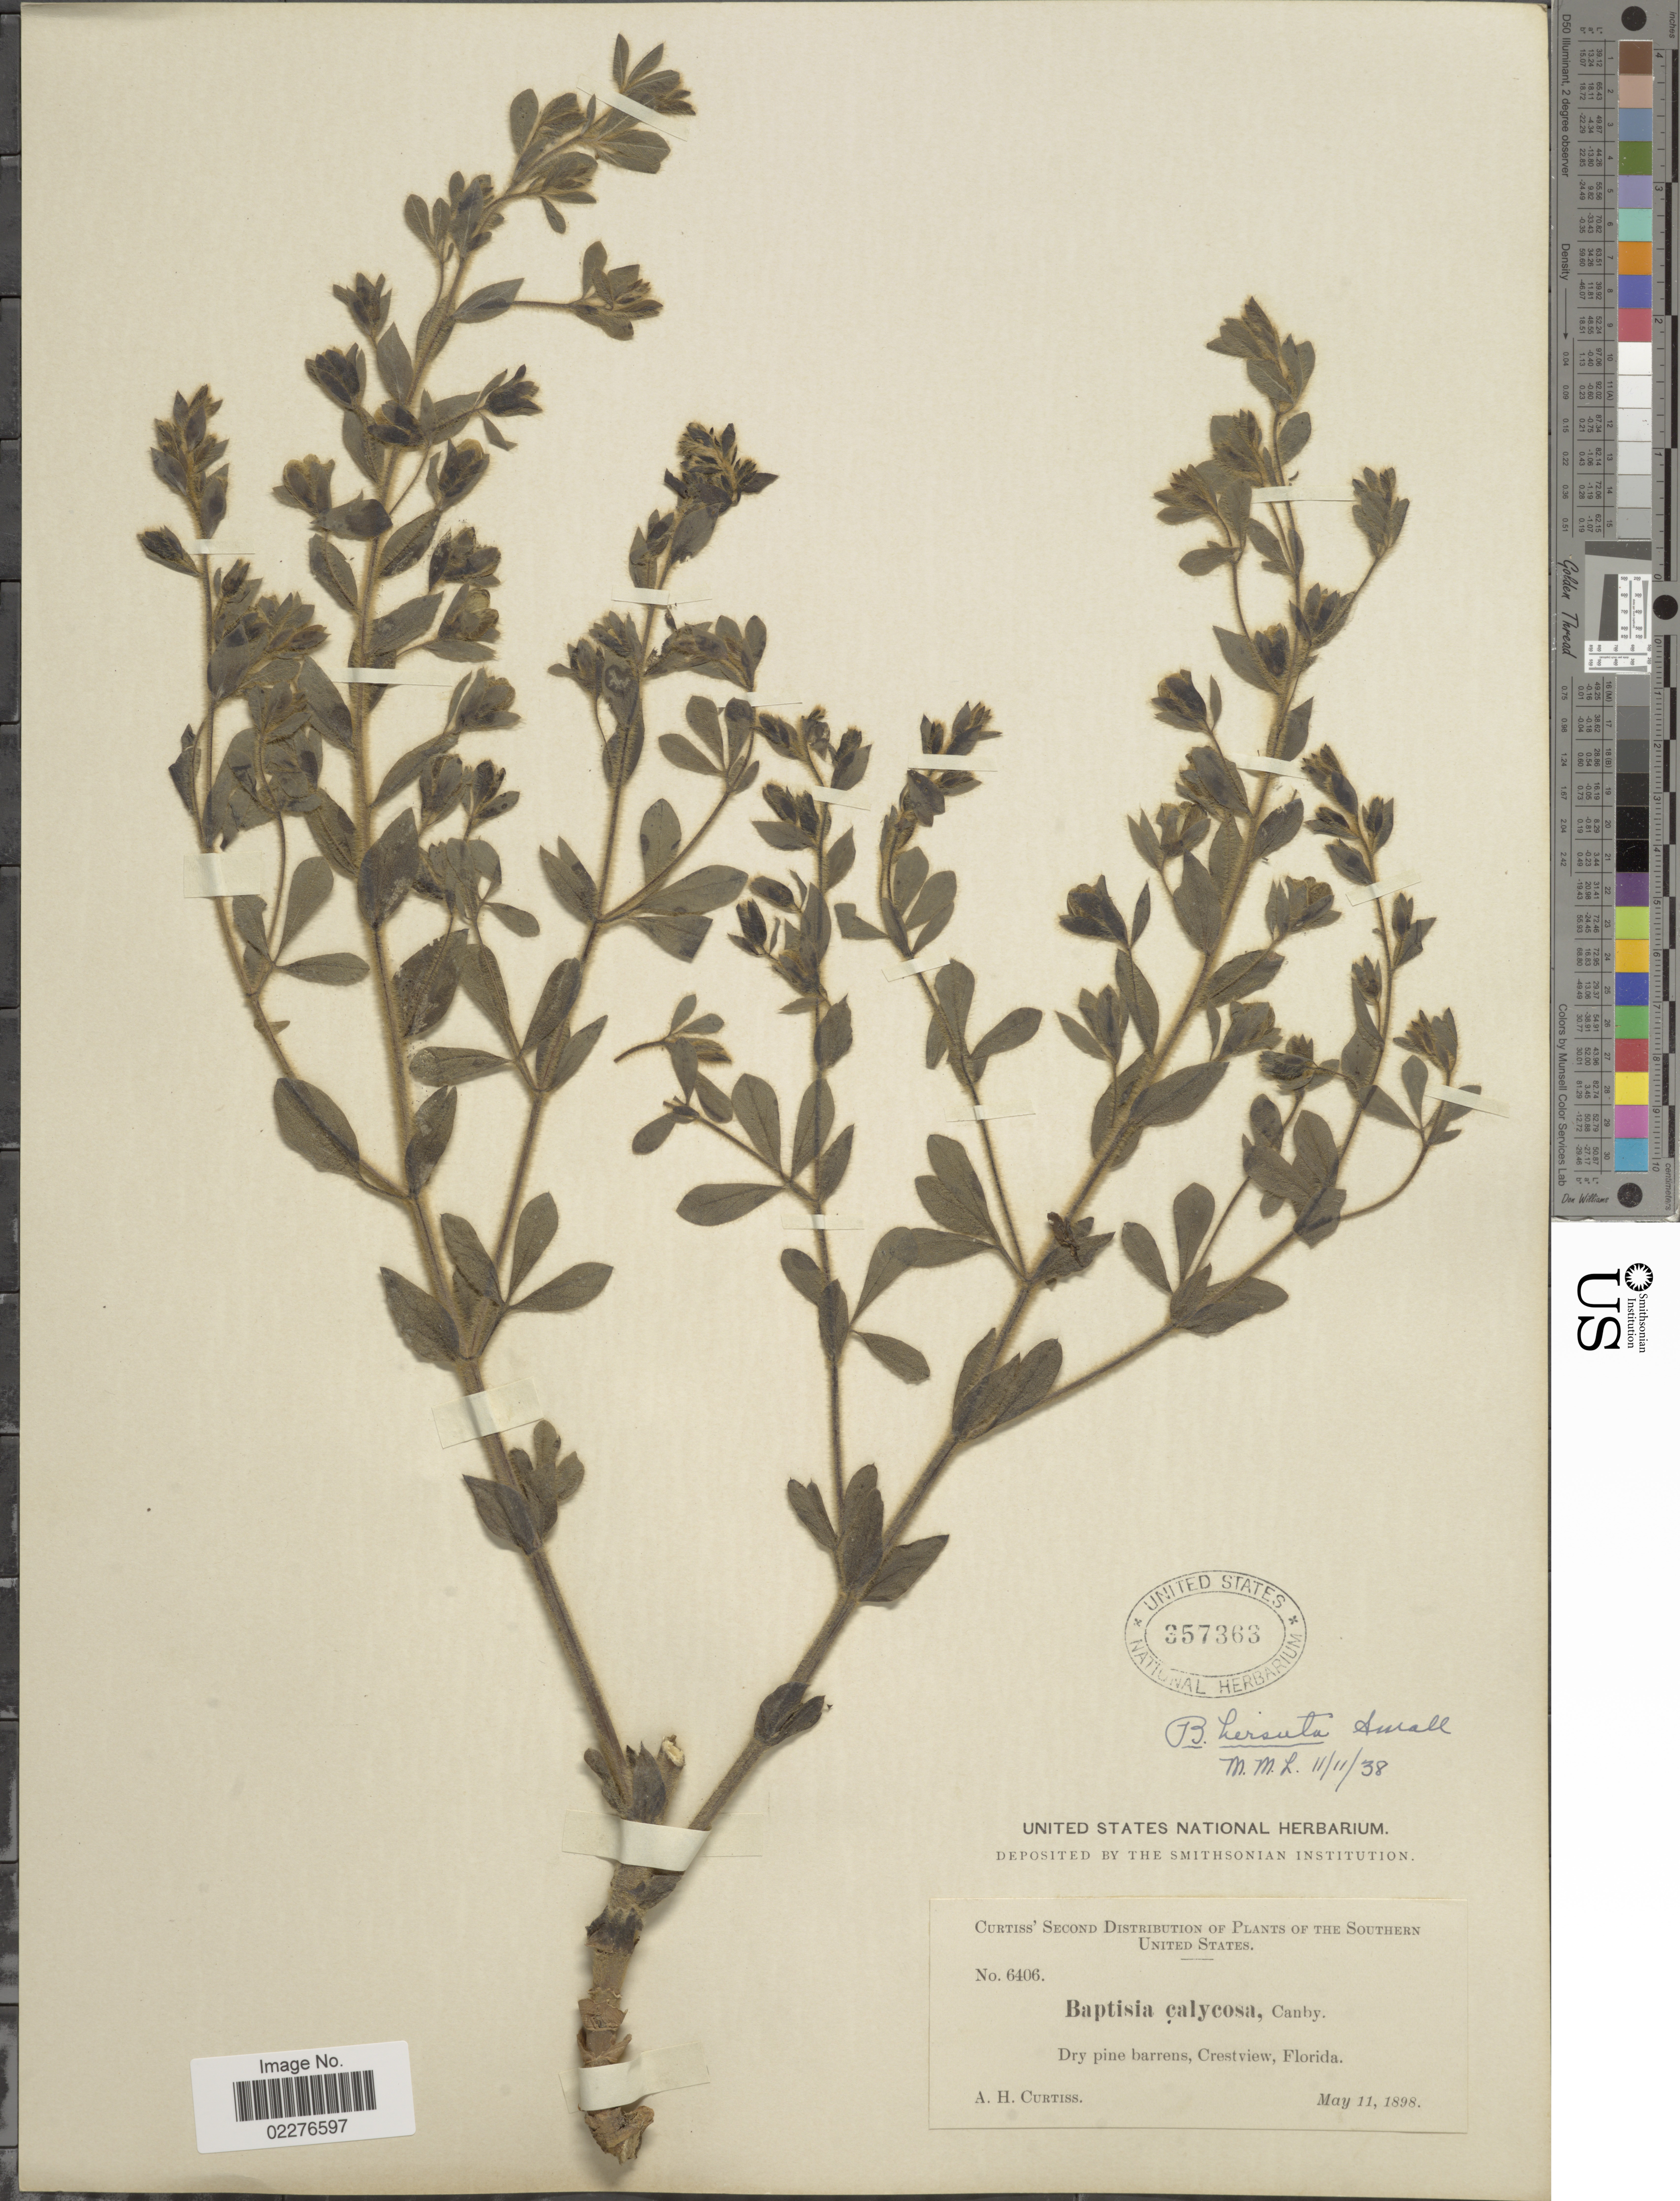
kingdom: Plantae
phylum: Tracheophyta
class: Magnoliopsida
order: Fabales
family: Fabaceae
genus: Baptisia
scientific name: Baptisia hirsuta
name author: Small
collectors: A. H. Curtiss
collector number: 6406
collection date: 1898-05-11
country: United States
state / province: Florida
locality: The Southern United States, Dry pine barrens, Crest view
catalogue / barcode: US 357363